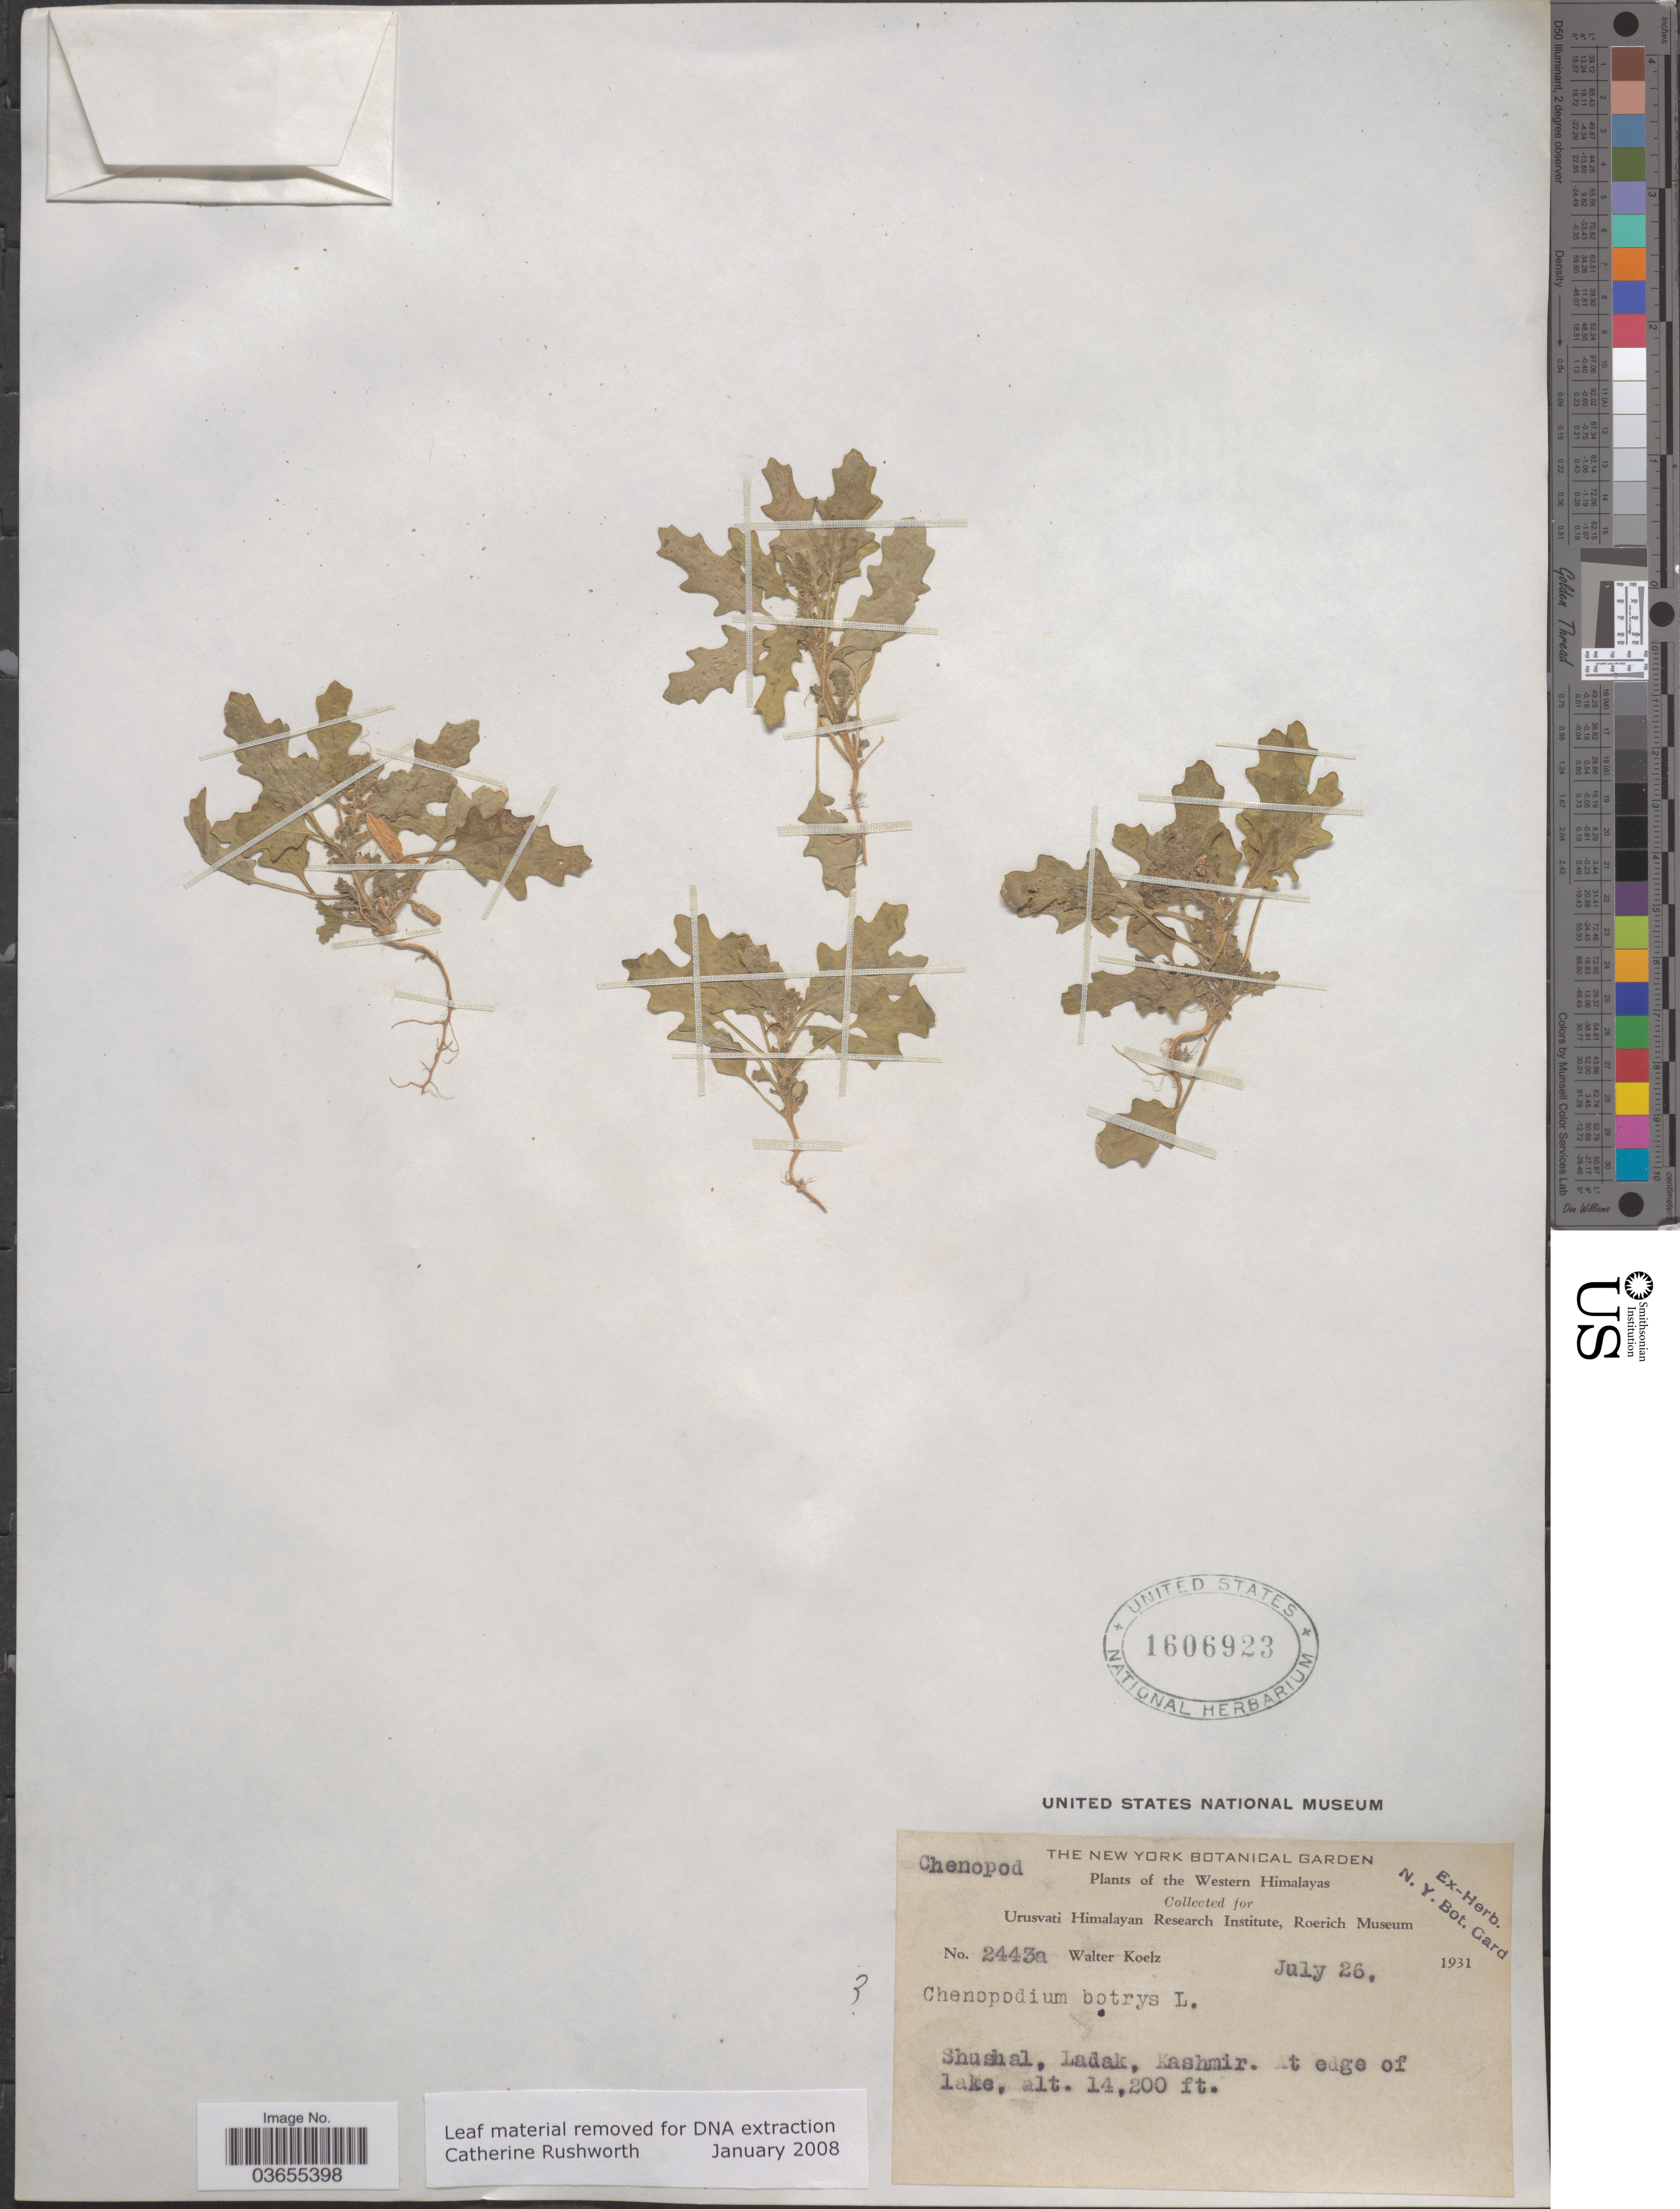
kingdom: Plantae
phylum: Tracheophyta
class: Magnoliopsida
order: Caryophyllales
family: Amaranthaceae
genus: Chenopodium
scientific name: Chenopodium botrys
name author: L.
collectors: W. N. Koelz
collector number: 2443a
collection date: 1931-07-26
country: India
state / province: Ladakh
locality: Western Himalayas. Shushal, Ladak, Kashmir.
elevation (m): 4328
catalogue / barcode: US 1606923